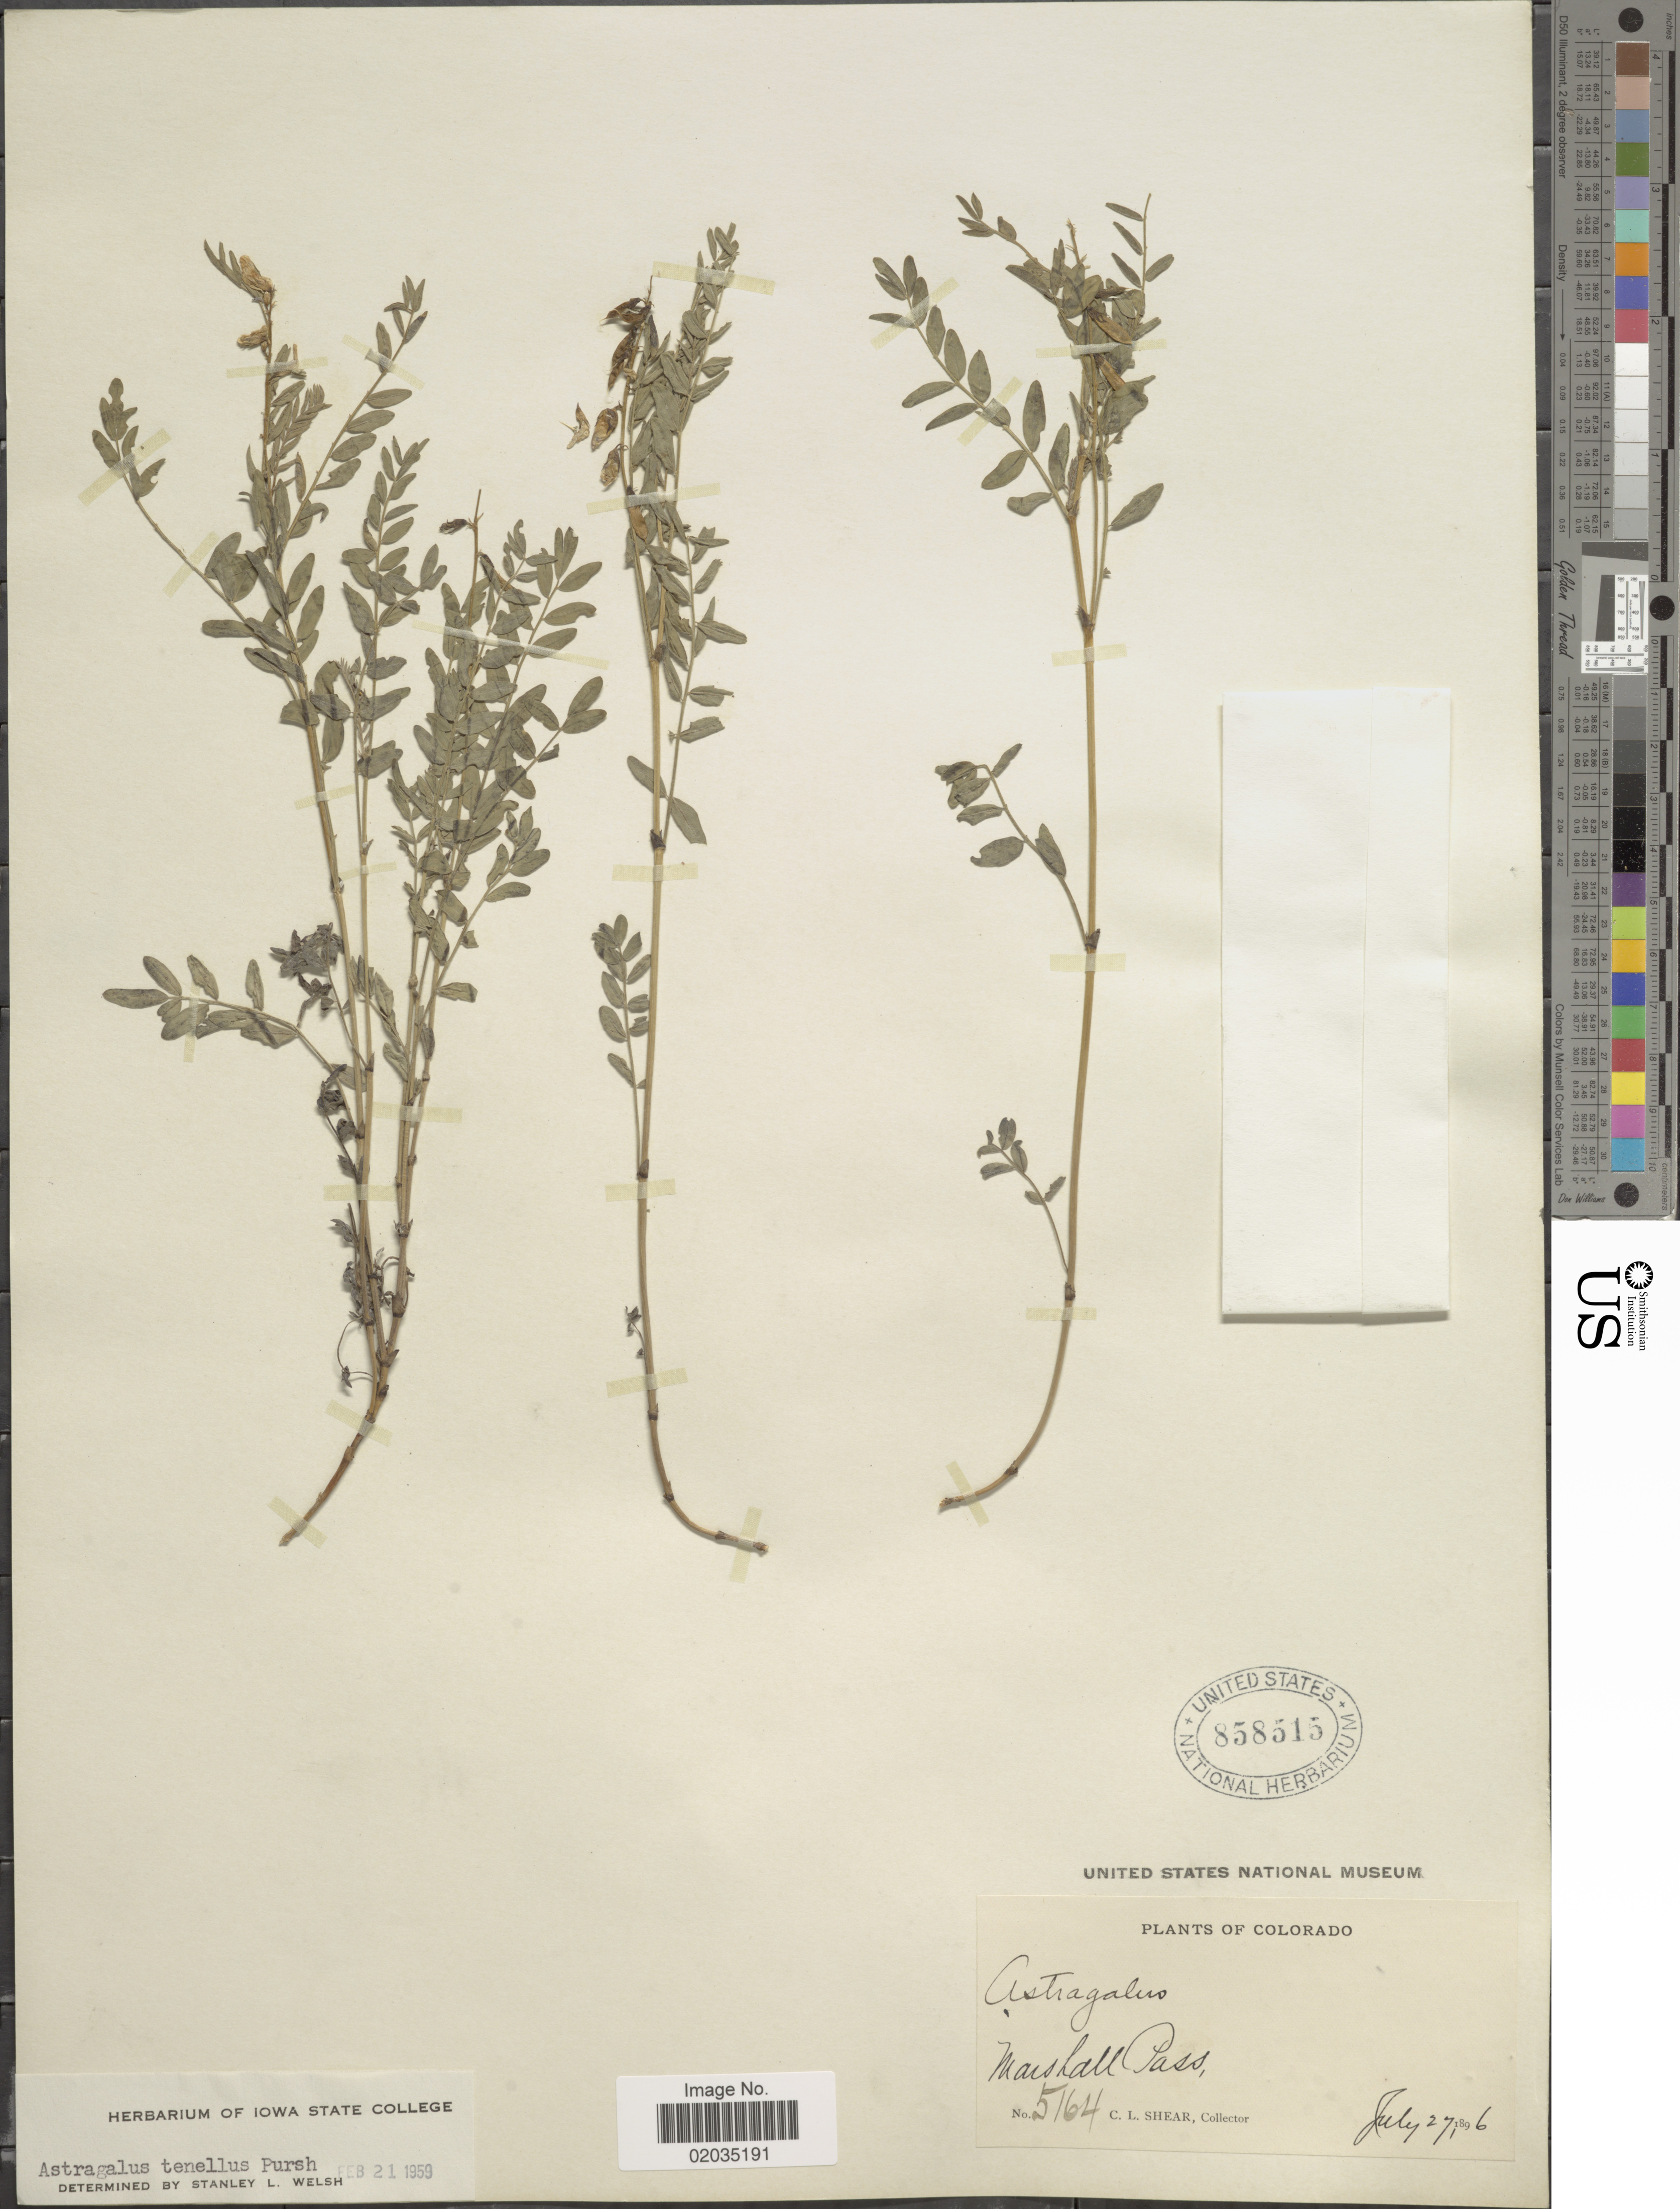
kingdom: Plantae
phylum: Tracheophyta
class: Magnoliopsida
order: Fabales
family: Fabaceae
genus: Astragalus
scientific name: Astragalus tenellus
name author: Pursh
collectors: C. L. Shear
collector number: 5164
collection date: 1896-07-27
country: United States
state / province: Colorado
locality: Marshall Pass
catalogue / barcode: US 858515